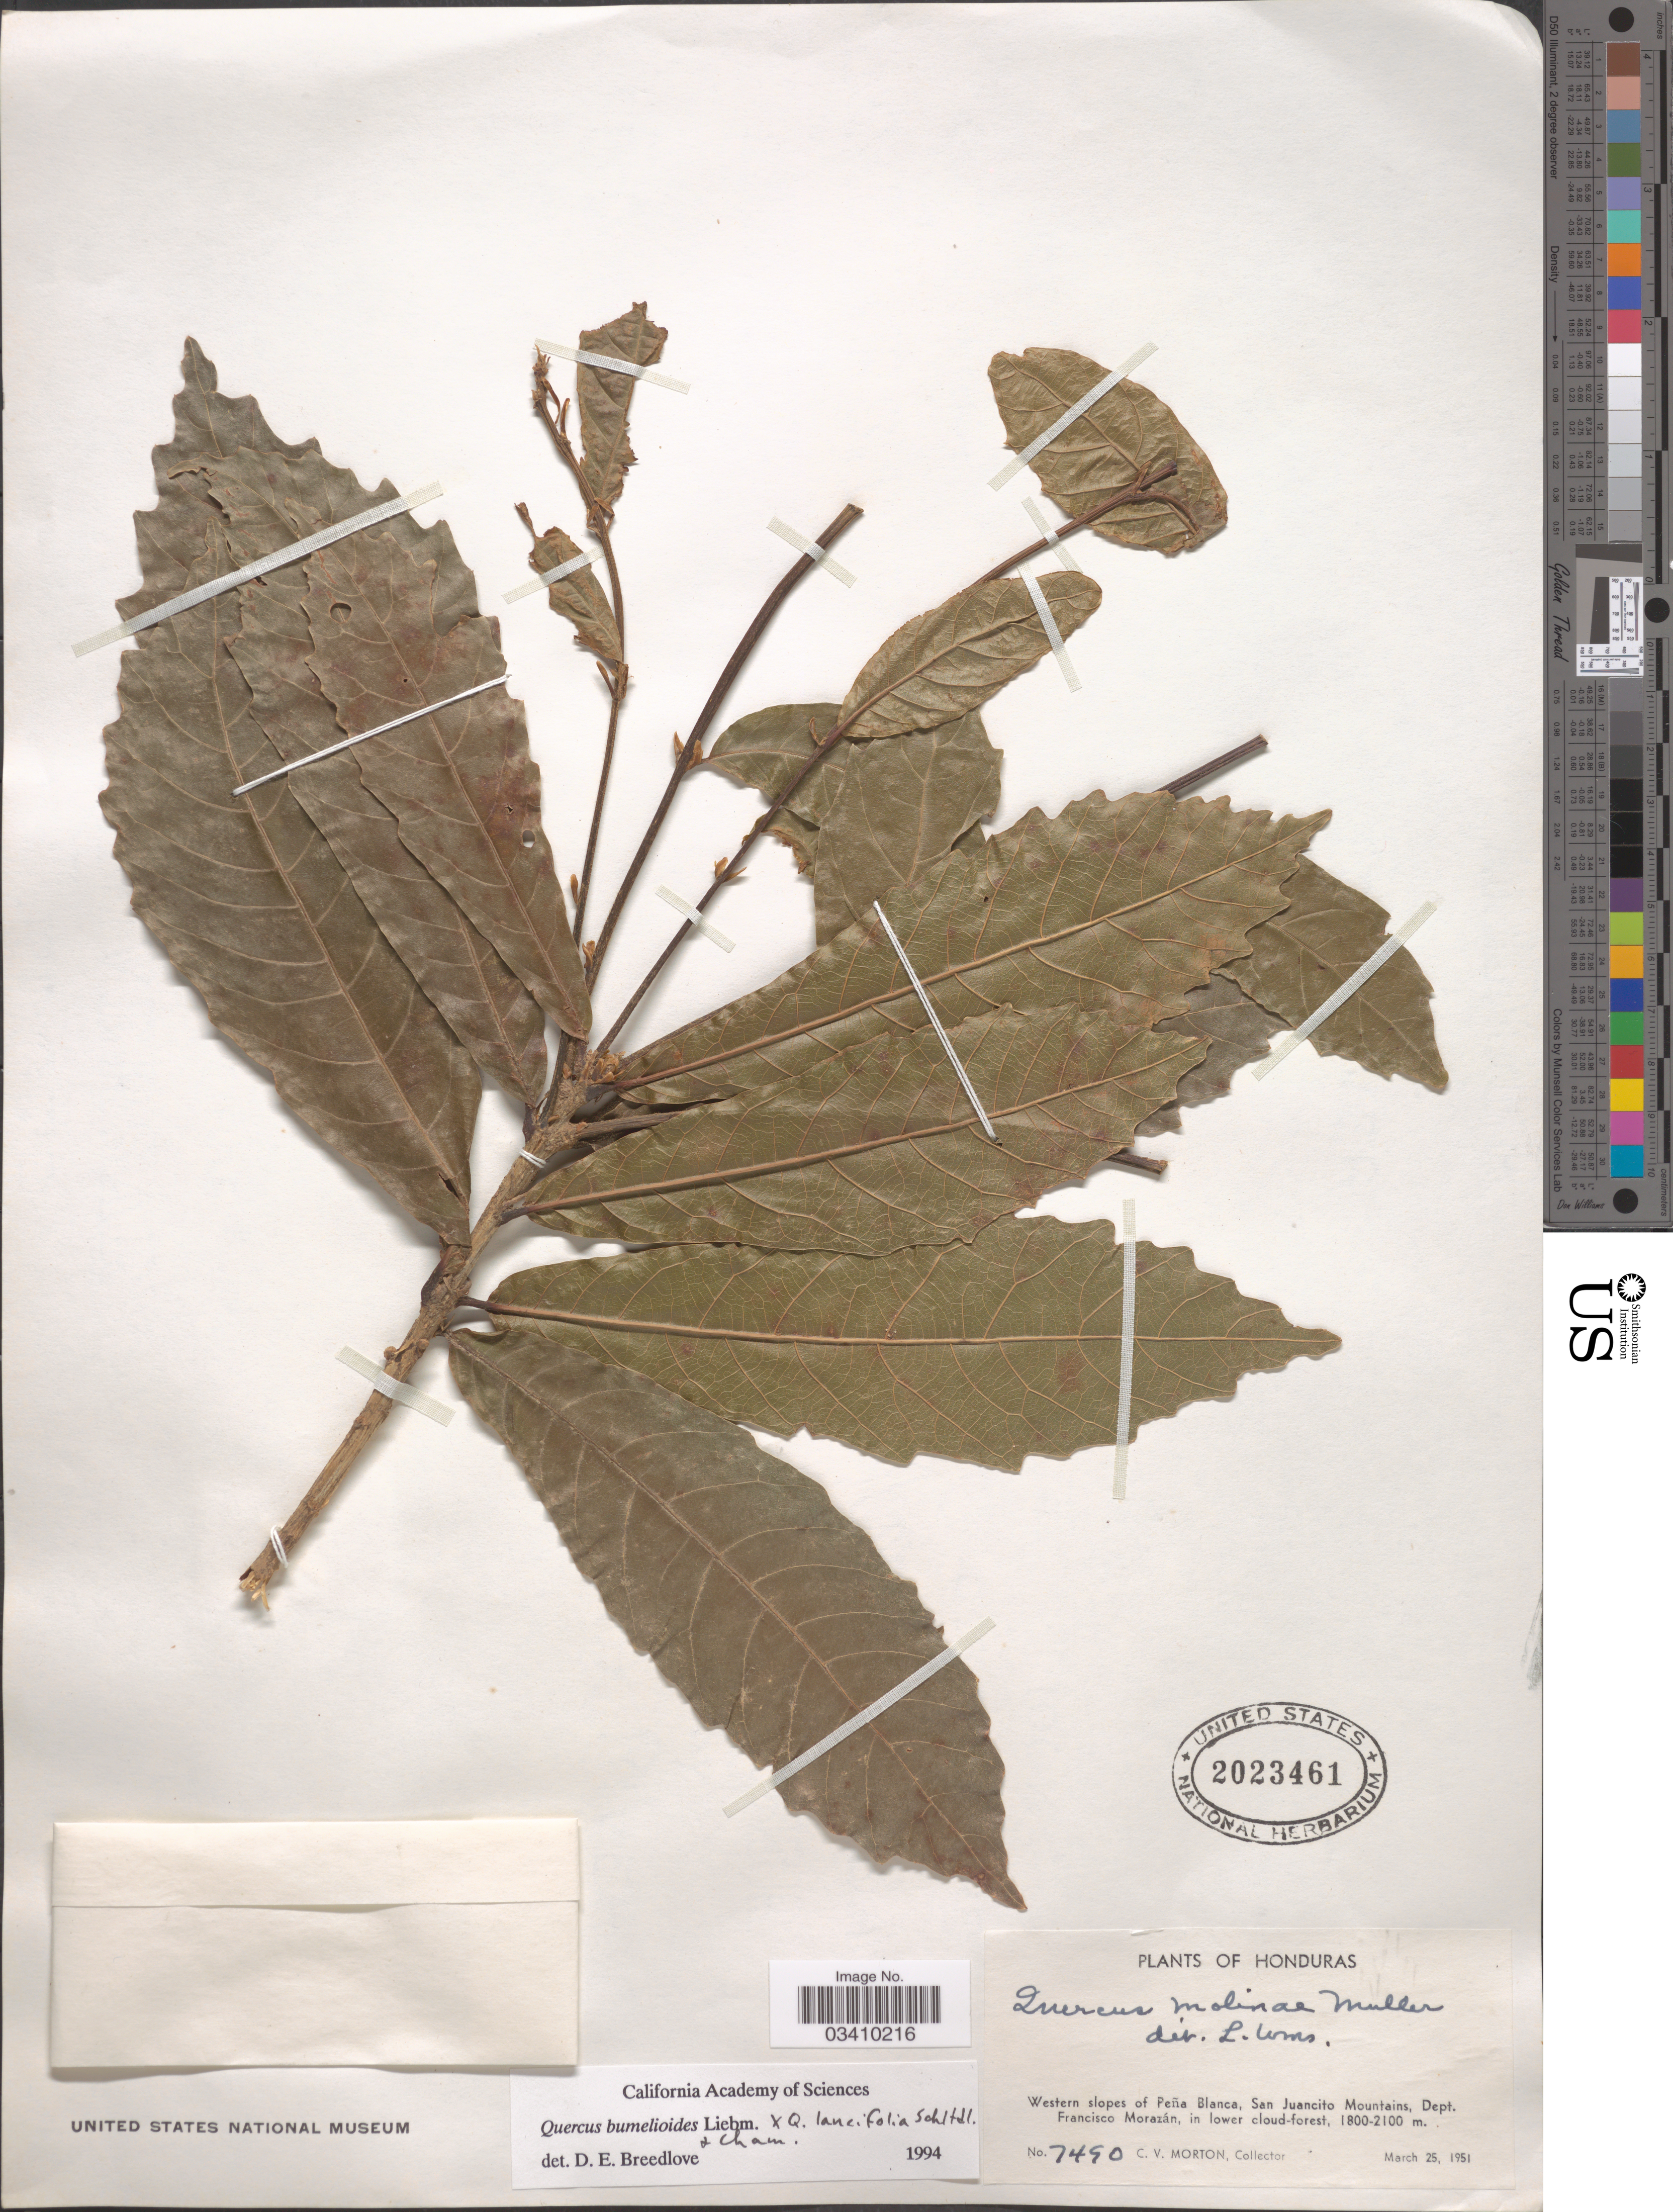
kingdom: Plantae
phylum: Tracheophyta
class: Magnoliopsida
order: Fagales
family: Fagaceae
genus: Quercus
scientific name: Quercus bumelioides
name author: Liebm.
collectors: C. V. Morton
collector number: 7490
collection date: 1951-03-25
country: Honduras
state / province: Fco. Morazán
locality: Western slopes of Peña Blanca, San Juancito Mountains, Dept. Francisco Morazán, in lower cloud-forest.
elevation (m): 1800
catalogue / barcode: US 2023461